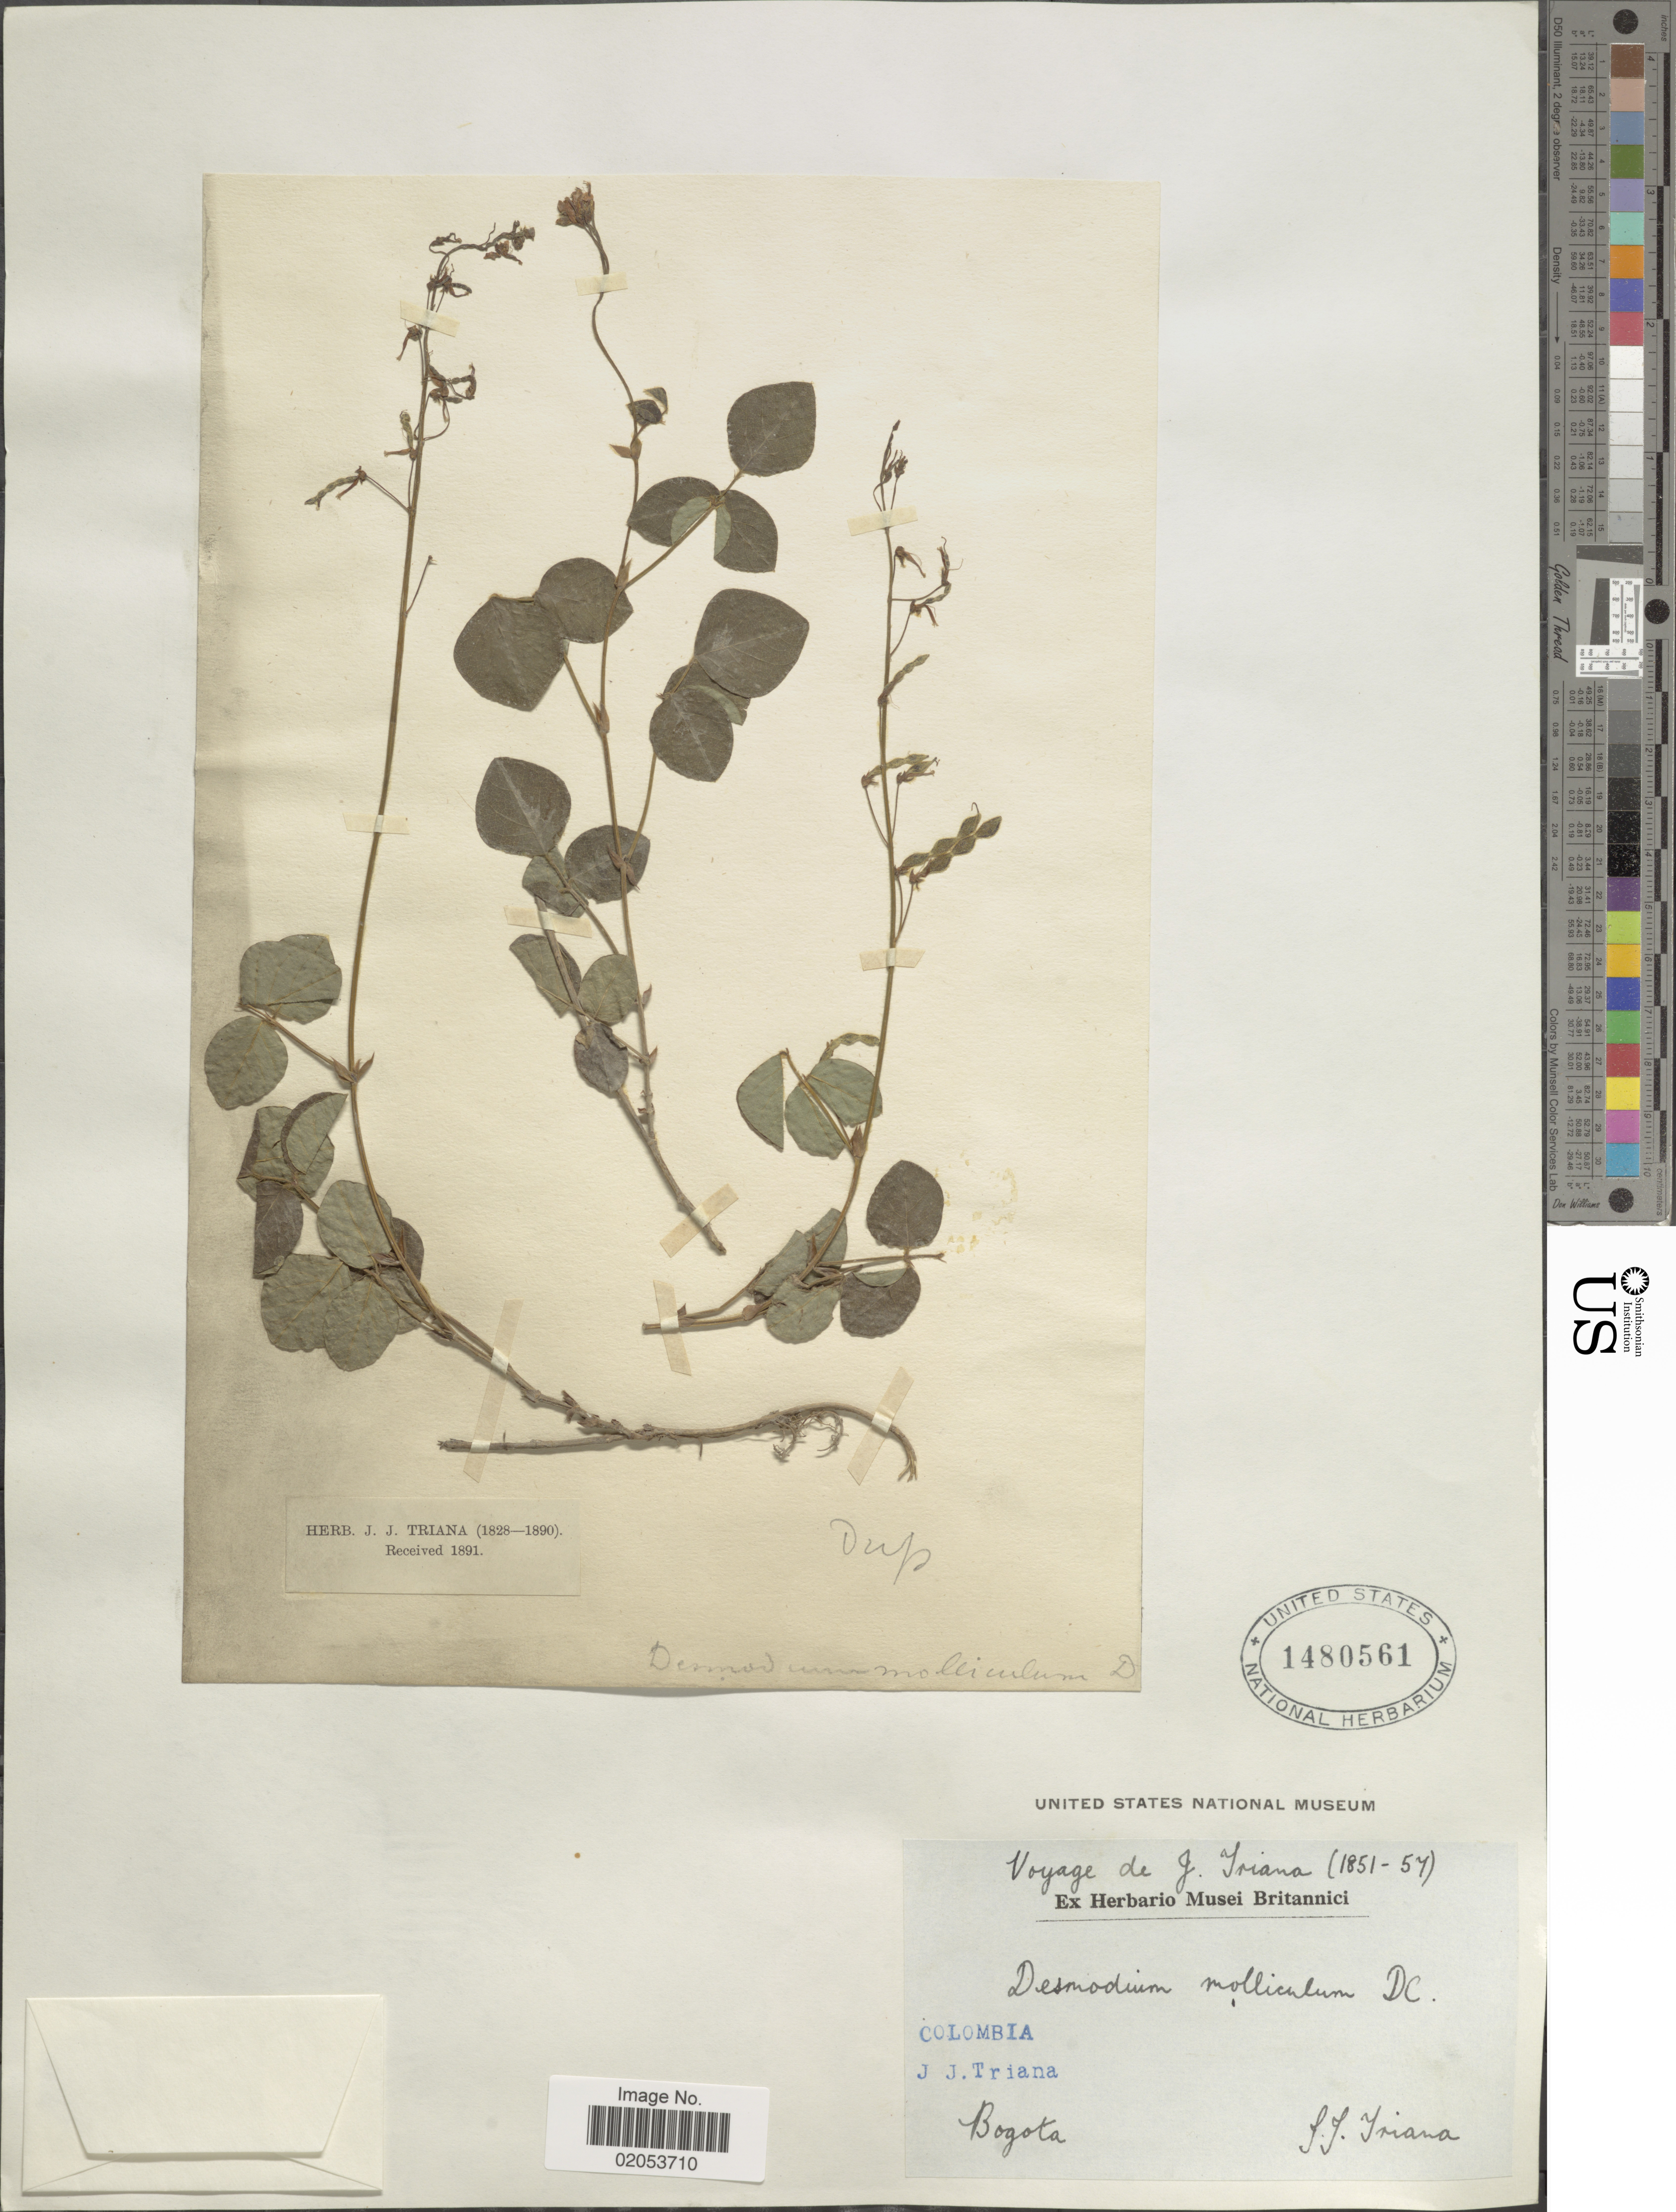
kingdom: Plantae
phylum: Tracheophyta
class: Magnoliopsida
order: Fabales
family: Fabaceae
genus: Desmodium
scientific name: Desmodium molliculum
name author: (Kunth) DC.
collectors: J. J. Triana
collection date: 1851/1854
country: Colombia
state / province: Bogota D.C.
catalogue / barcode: US 1480561